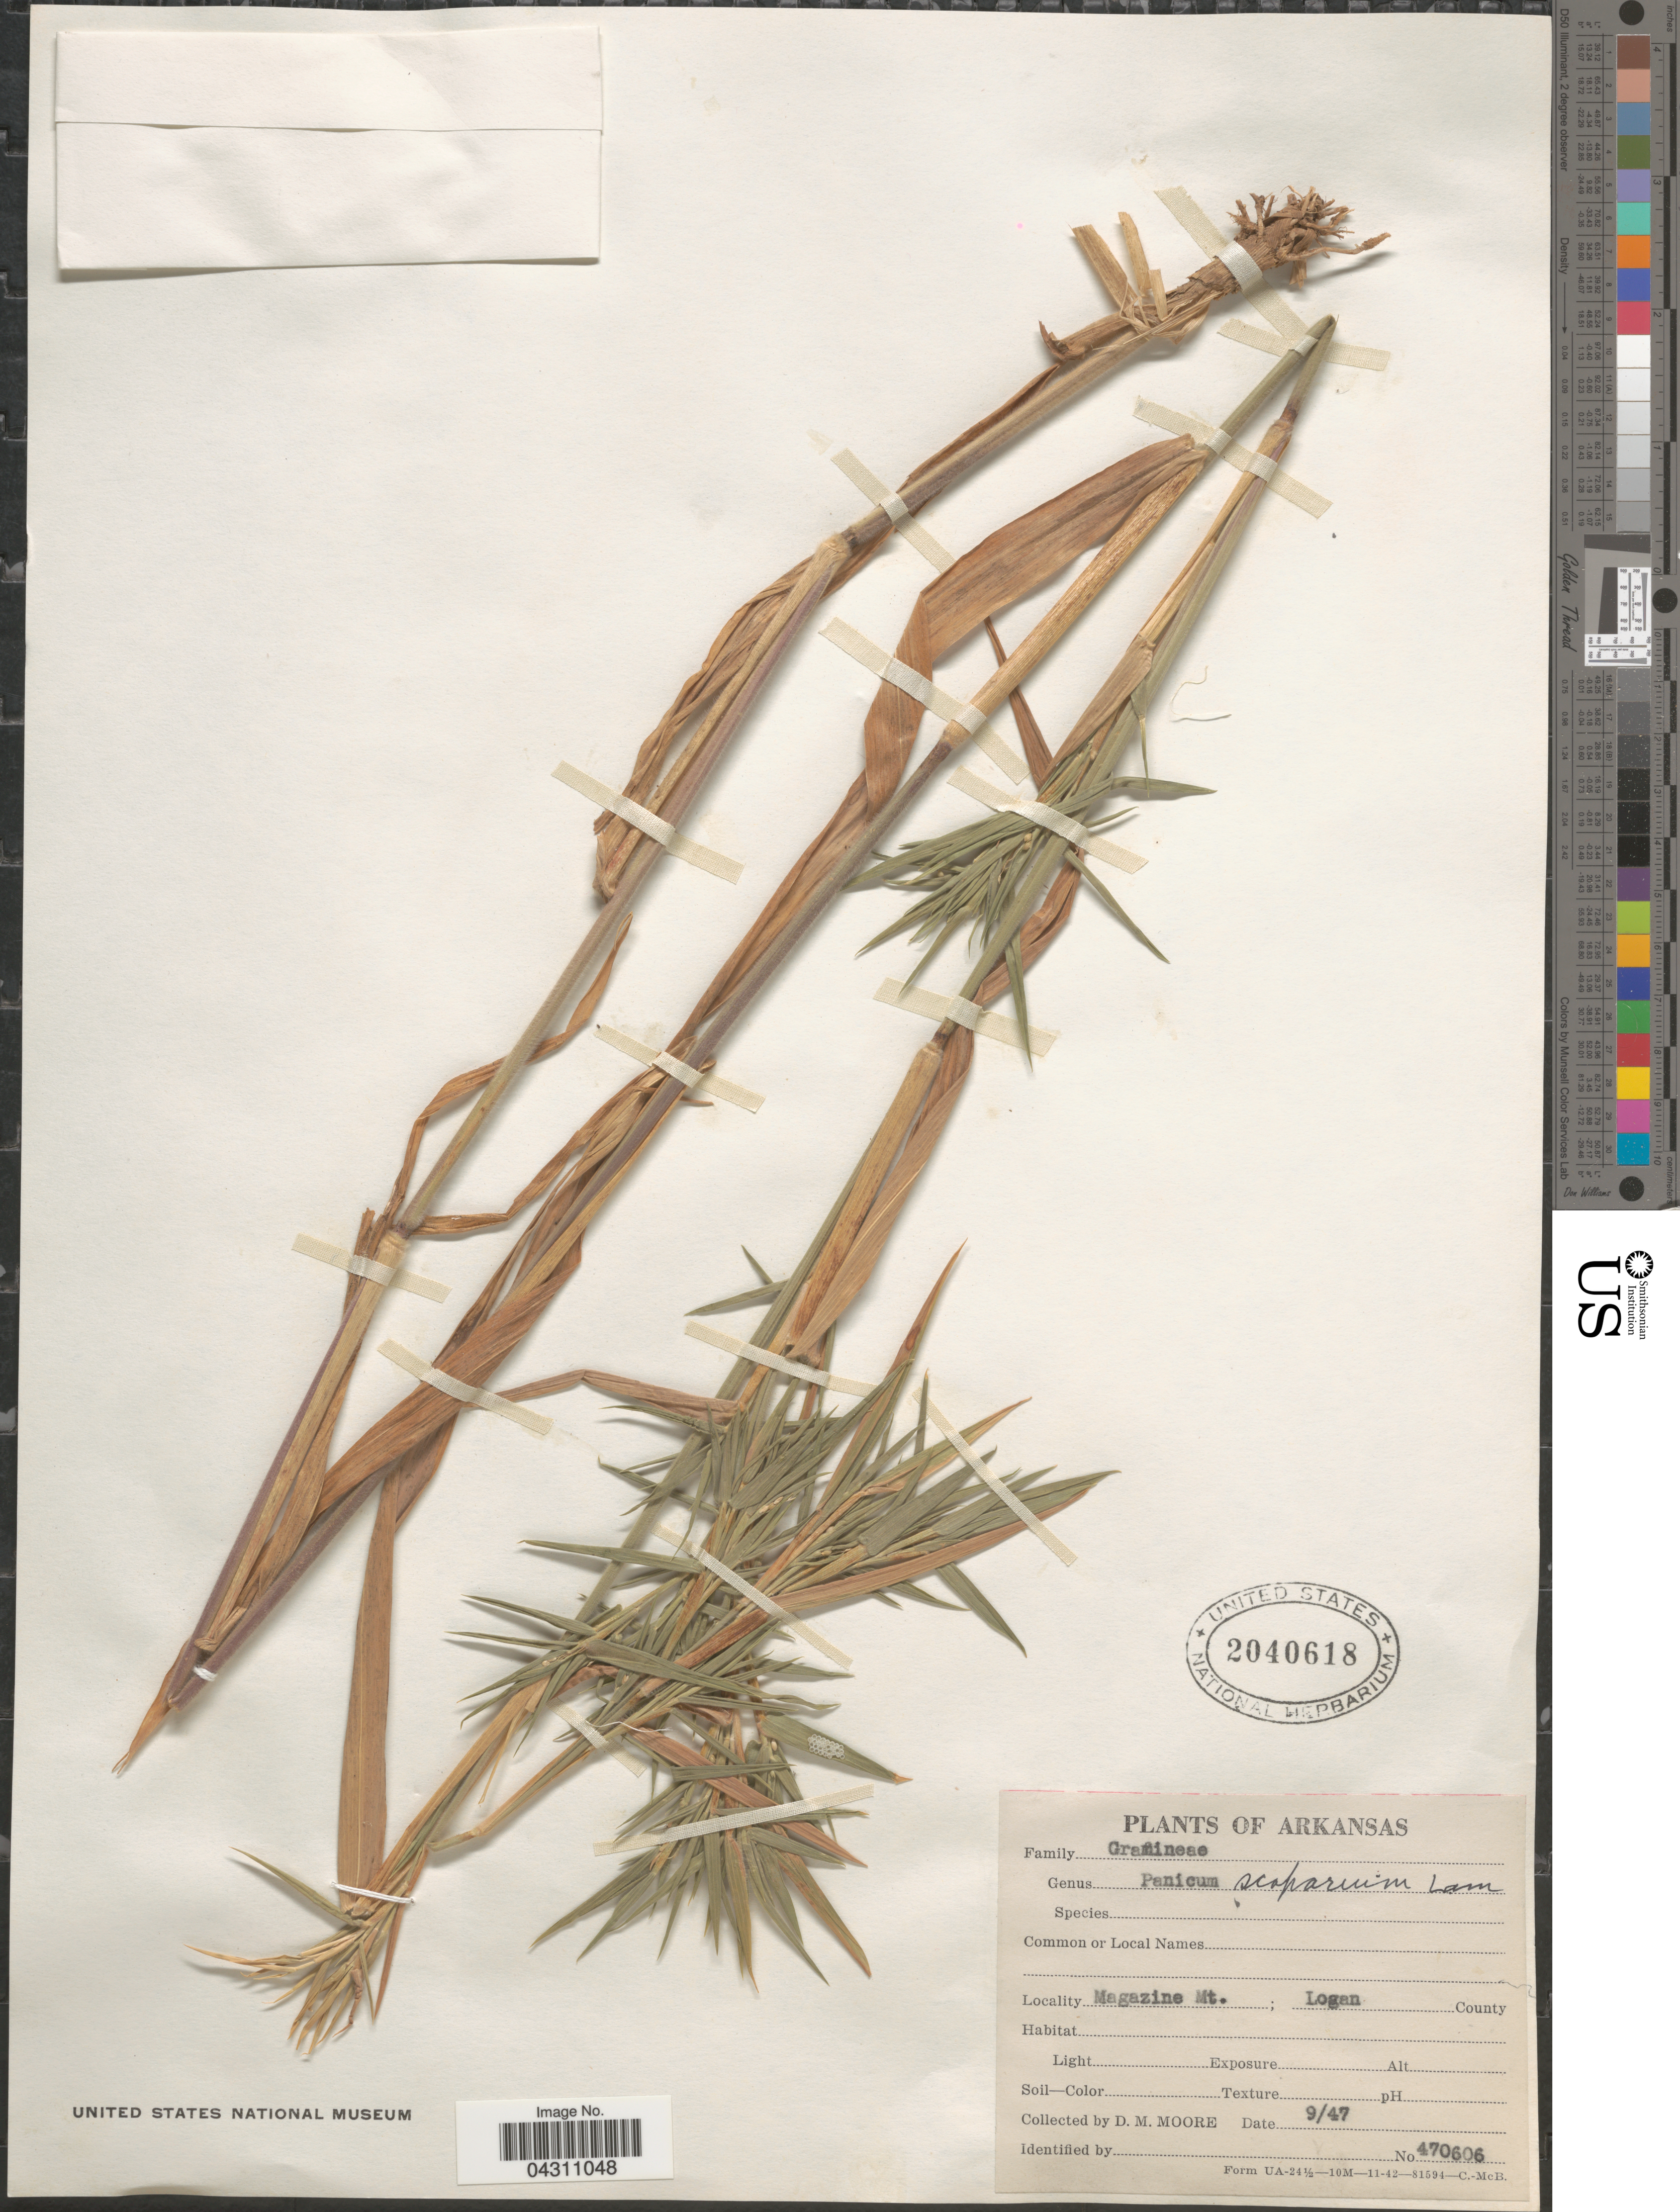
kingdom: Plantae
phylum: Tracheophyta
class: Liliopsida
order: Poales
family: Poaceae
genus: Dichanthelium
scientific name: Dichanthelium scoparium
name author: (Lam.) Gould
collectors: D. Moore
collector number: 470606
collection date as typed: Transcribed d/m/y: /9/47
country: United States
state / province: Arkansas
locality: Magazine Mt.; Logan County.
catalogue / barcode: US 2040618